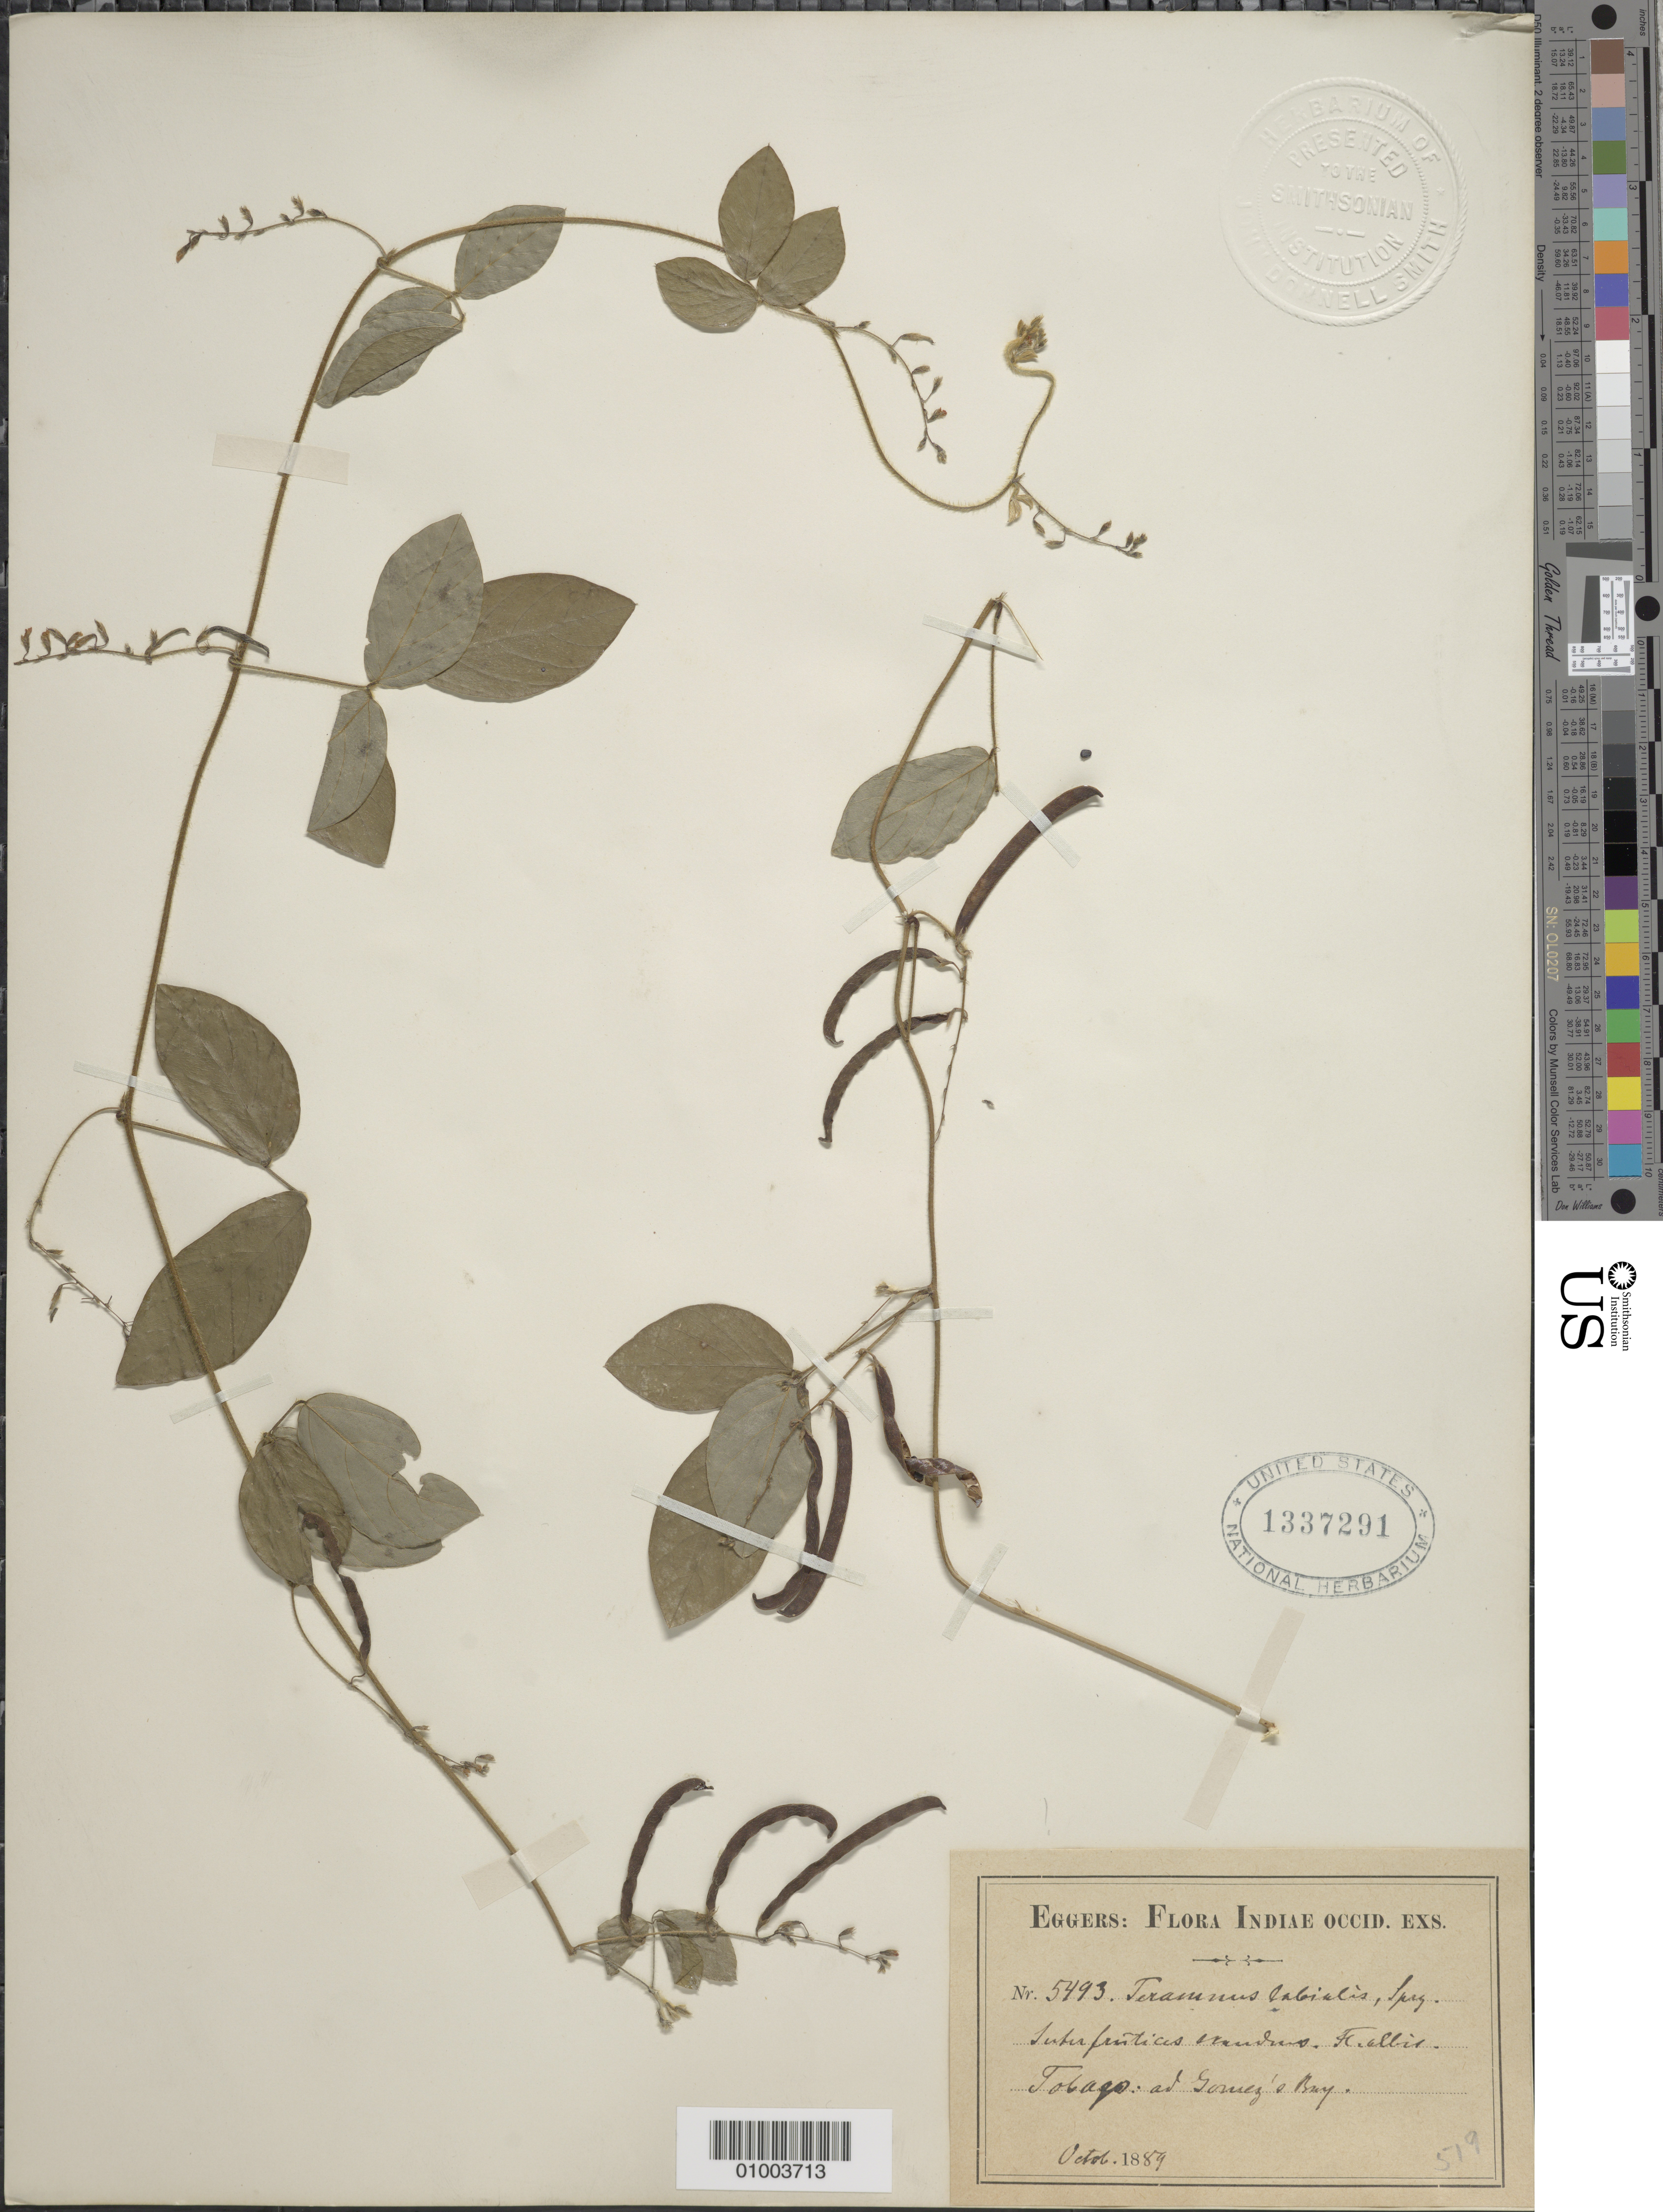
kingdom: Plantae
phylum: Tracheophyta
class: Magnoliopsida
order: Fabales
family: Fabaceae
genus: Teramnus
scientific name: Teramnus labialis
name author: (L. f.) Spreng.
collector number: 5493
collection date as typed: Oct 1889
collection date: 1889-10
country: Trinidad and Tobago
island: Tobago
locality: at Gomez's Bay.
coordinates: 0 N, 0 E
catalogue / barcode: US 1337291